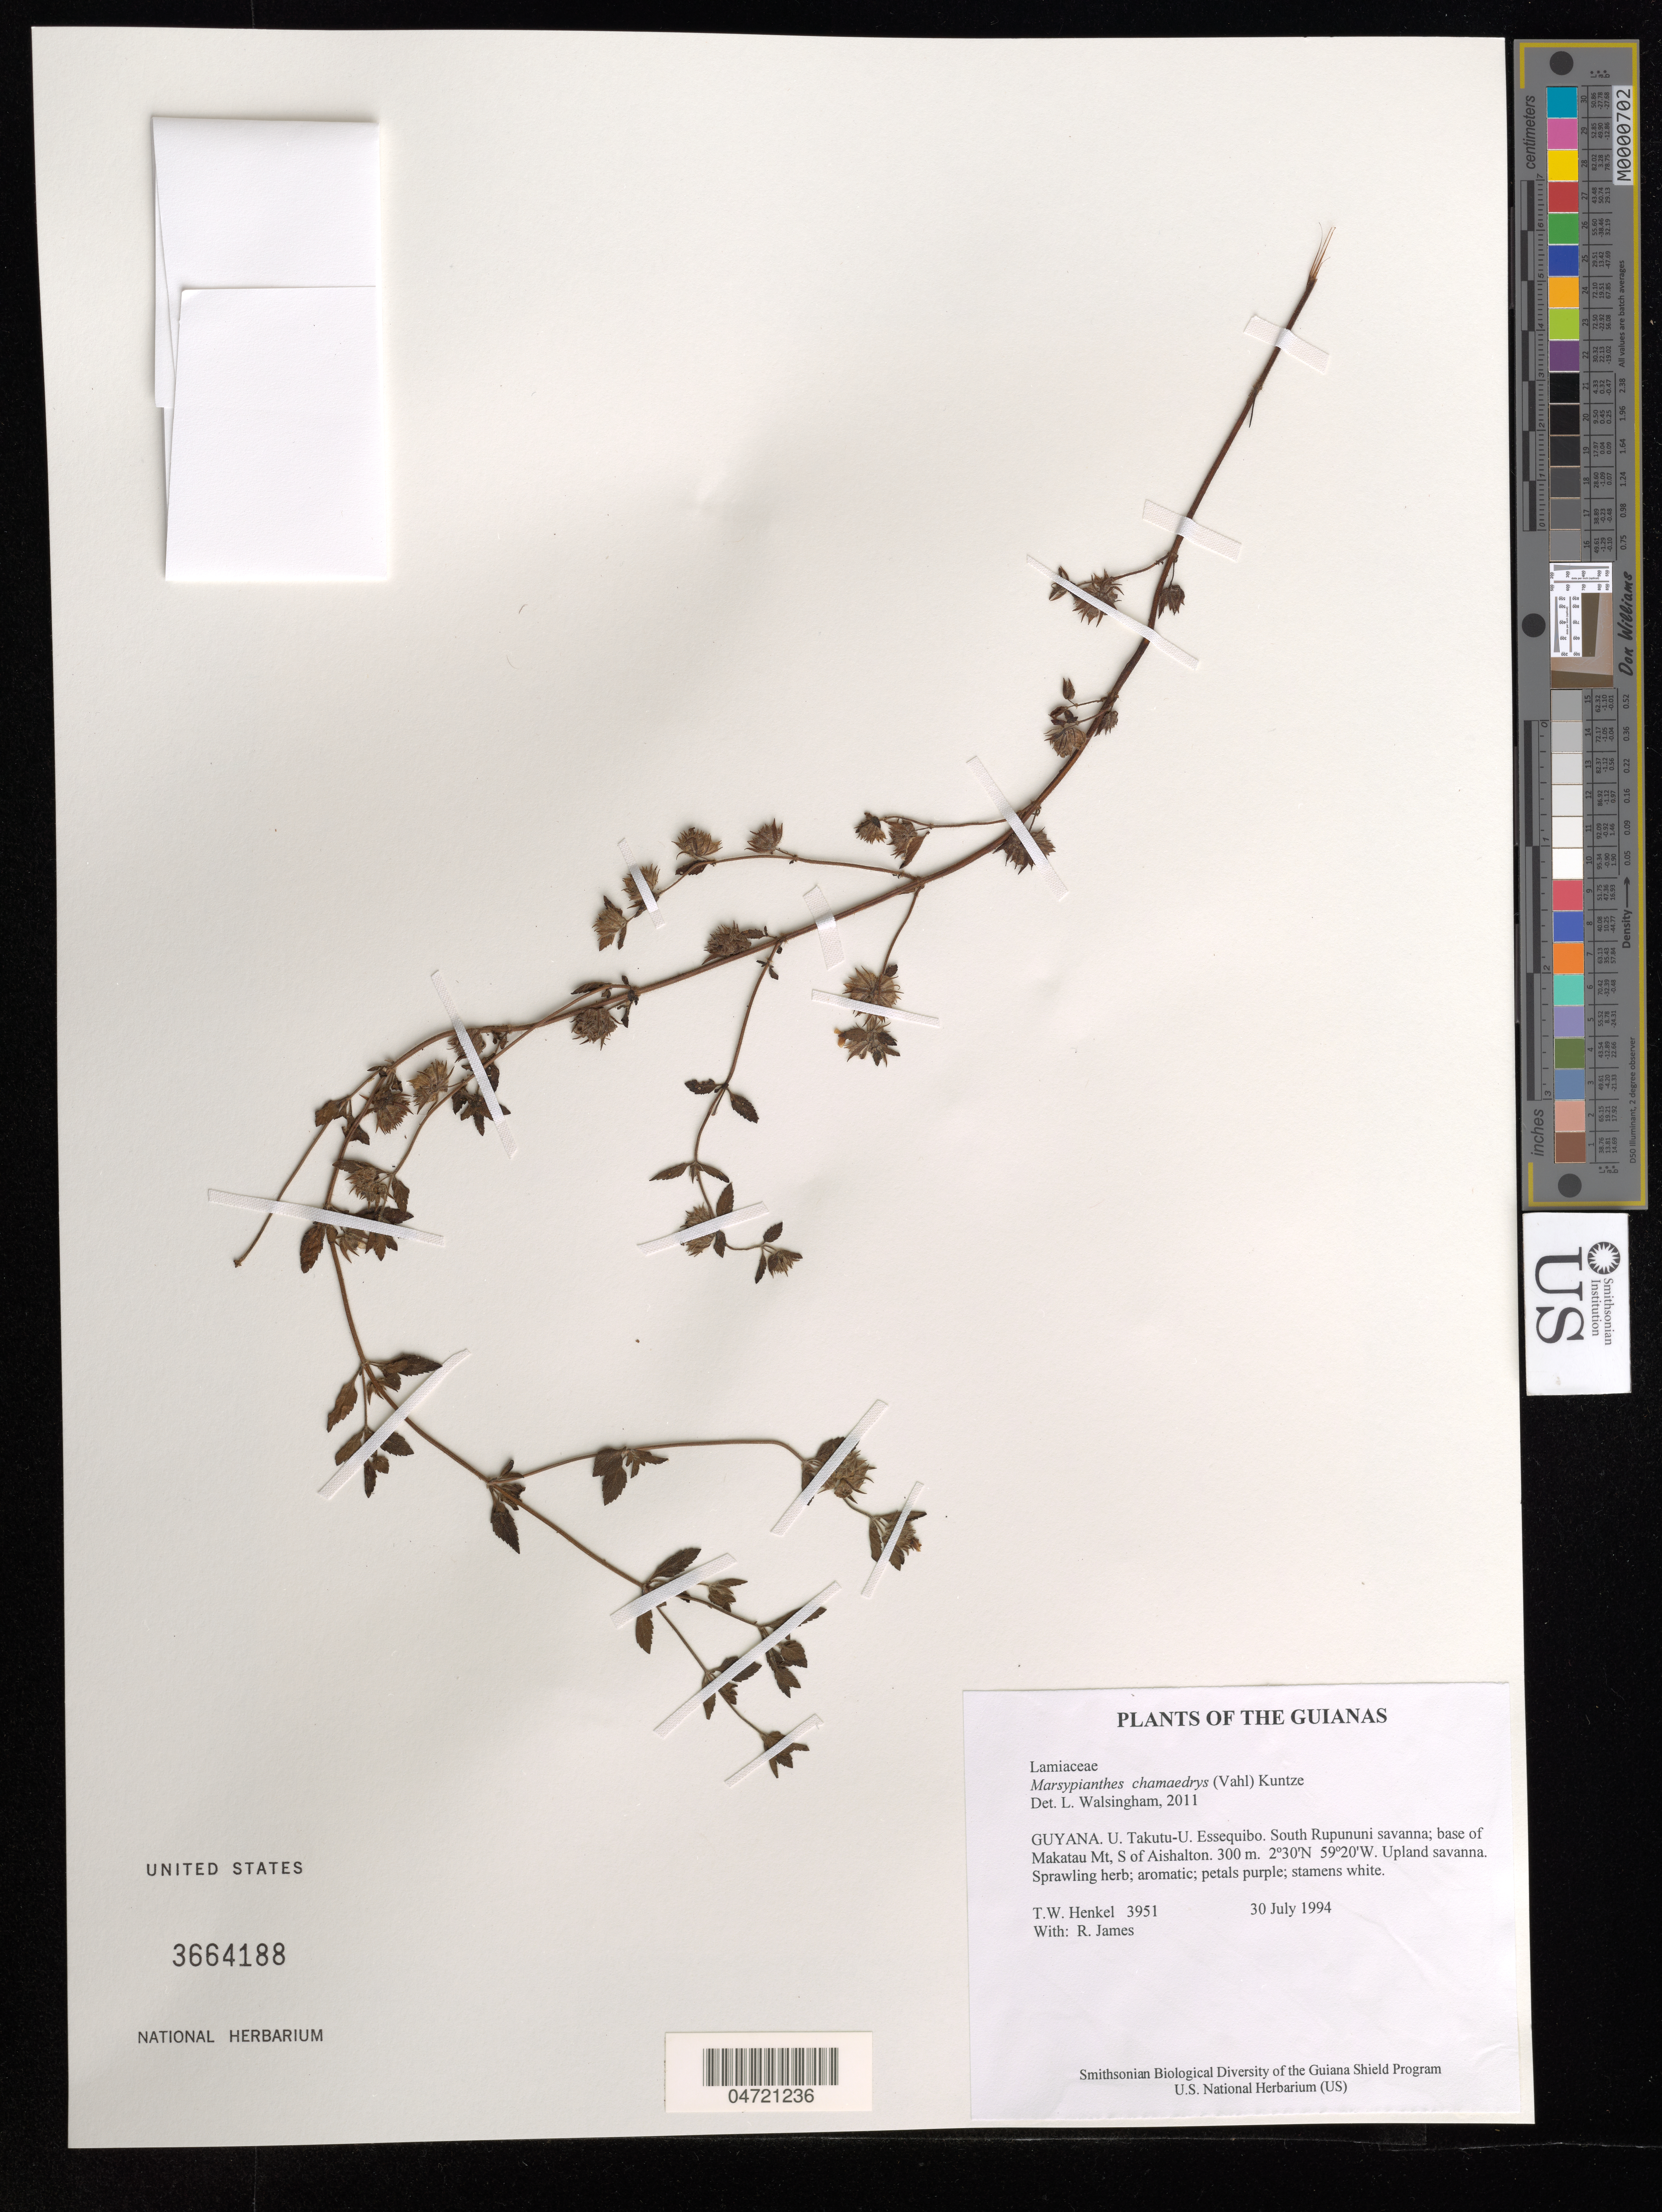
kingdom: Plantae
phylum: Tracheophyta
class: Magnoliopsida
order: Lamiales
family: Lamiaceae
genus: Marsypianthes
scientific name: Marsypianthes chamaedrys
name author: (Vahl) Kuntze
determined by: Walsingham, L. J.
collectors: T. Henkel & R. James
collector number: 3951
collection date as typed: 30 July 1994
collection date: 1994-07-30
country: Guyana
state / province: U. Takutu-U. Essequibo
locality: South Rupununi savanna; base of Makatau Mt, S of Aishalton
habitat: Upland savanna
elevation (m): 300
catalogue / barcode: US 3664188